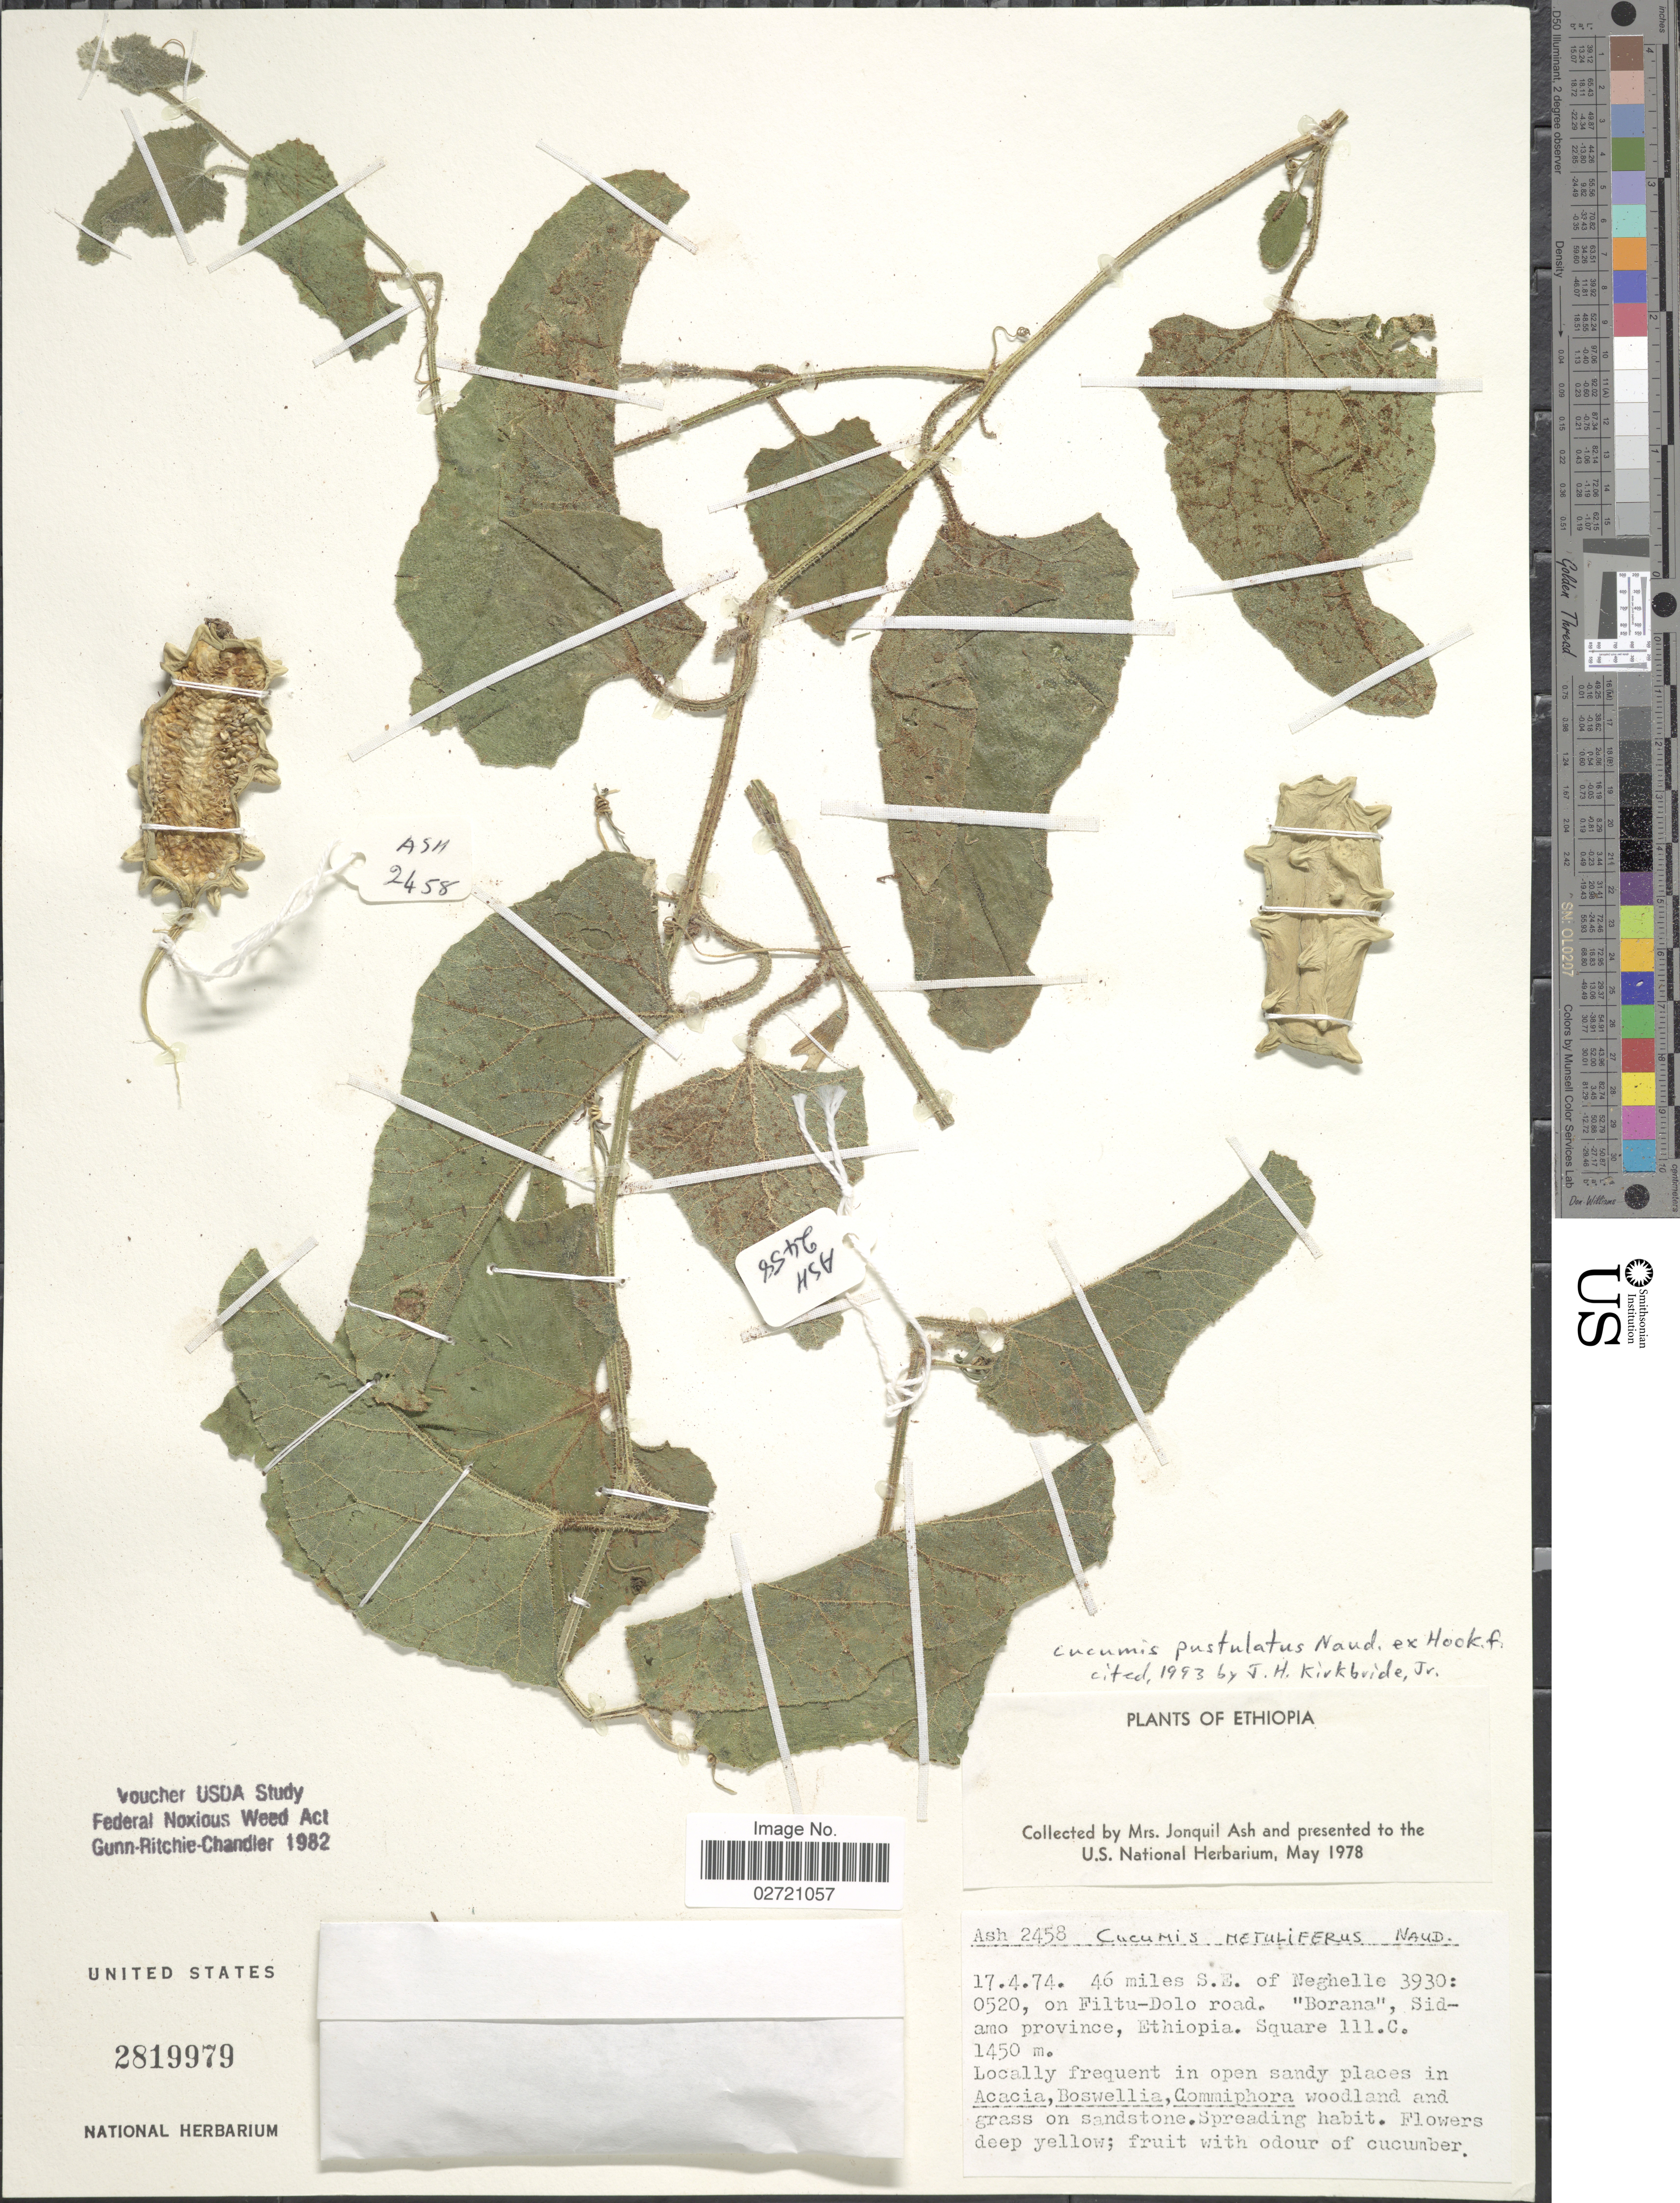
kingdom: Plantae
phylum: Tracheophyta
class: Magnoliopsida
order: Cucurbitales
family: Cucurbitaceae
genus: Cucumis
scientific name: Cucumis pustulatus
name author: Naudin ex Hook. f.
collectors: J. Ash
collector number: Ash 2458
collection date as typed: Transcribed d/m/y: 17/4/74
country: Ethiopia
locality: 46 miles S.E. of Neghelle 3930: 0520 on Filtu-Dolo road, Sidamo province. Square 111.C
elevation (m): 1450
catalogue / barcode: US 2819979